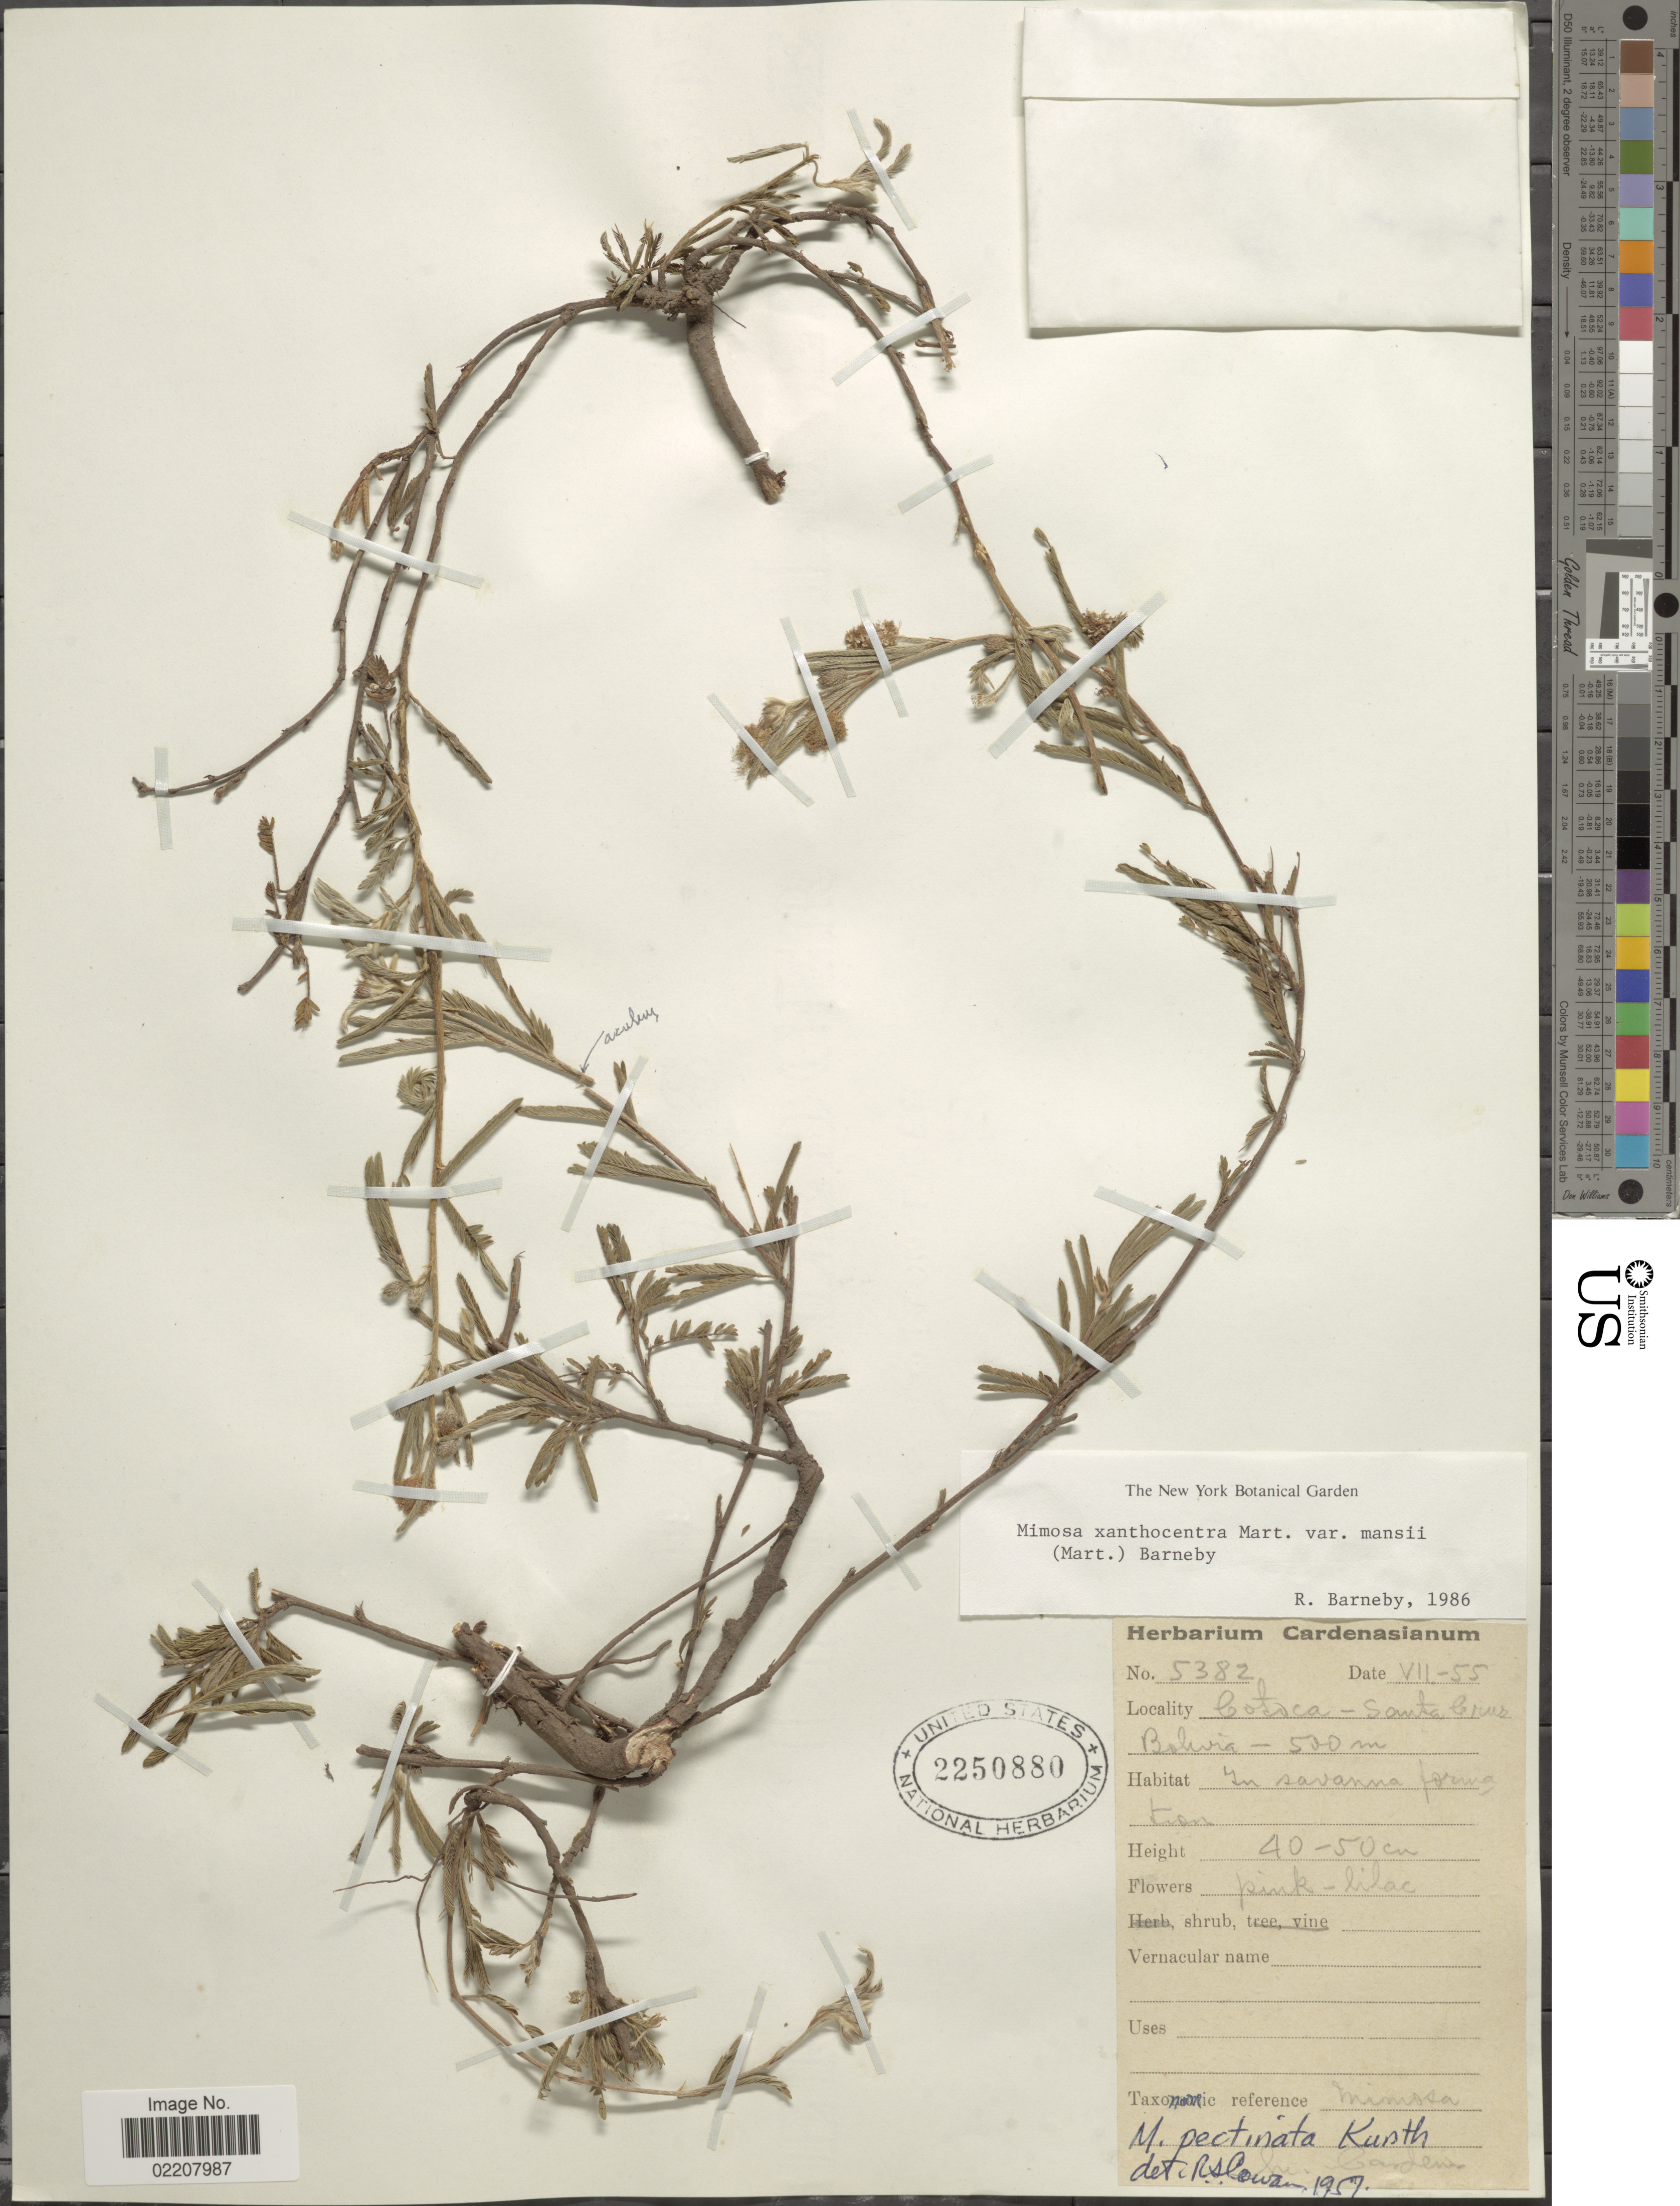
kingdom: Plantae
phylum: Tracheophyta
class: Magnoliopsida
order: Fabales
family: Fabaceae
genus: Mimosa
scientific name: Mimosa xanthocentra var. mansii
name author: (Mart.) Barneby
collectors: M. Cárdenas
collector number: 5382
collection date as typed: Transcribed d/m/y: /7/55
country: Bolivia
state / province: Santa Cruz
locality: Cotoca, in savanna formation.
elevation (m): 500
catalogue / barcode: US 2250880